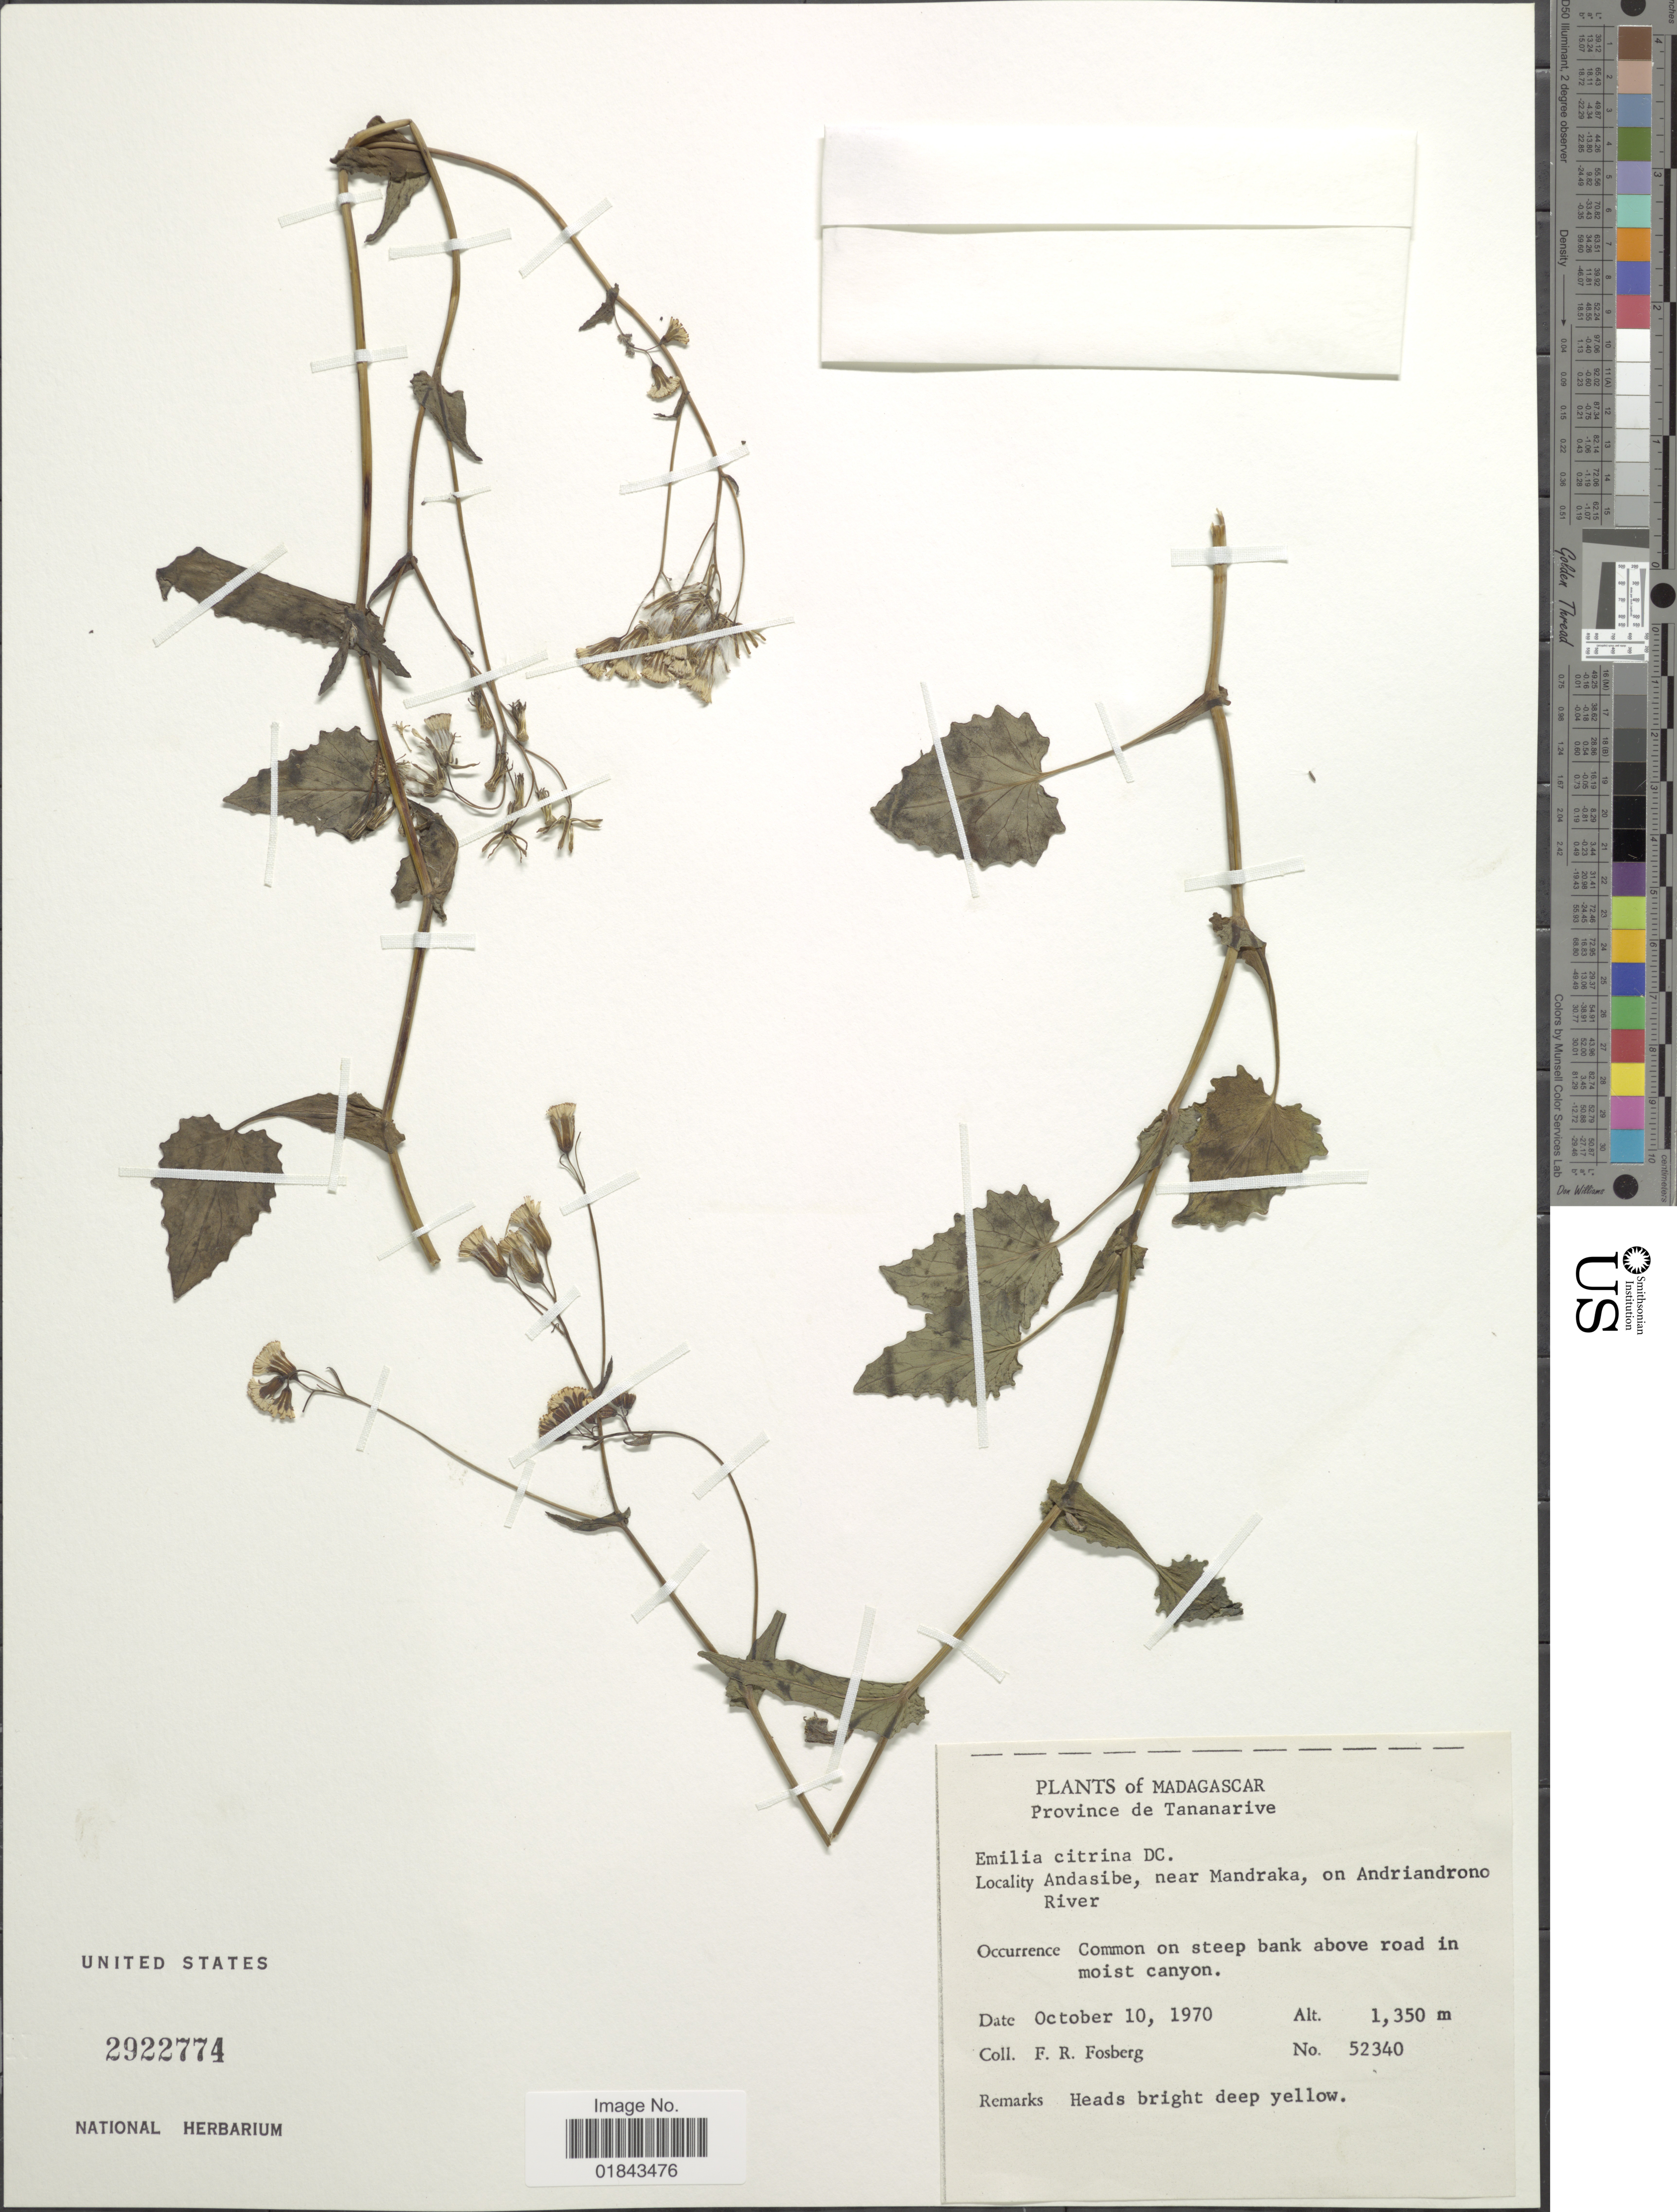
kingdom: Plantae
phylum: Tracheophyta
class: Magnoliopsida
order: Asterales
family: Asteraceae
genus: Emilia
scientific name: Emilia citrina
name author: DC.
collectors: F. R. Fosberg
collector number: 52340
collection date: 1970-10-10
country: Madagascar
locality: Province de Tananarive, Andasibe, near Mandraka, on Andriandrono River, common on steep bank road in moist canyon.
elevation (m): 1350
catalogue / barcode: US 2922774